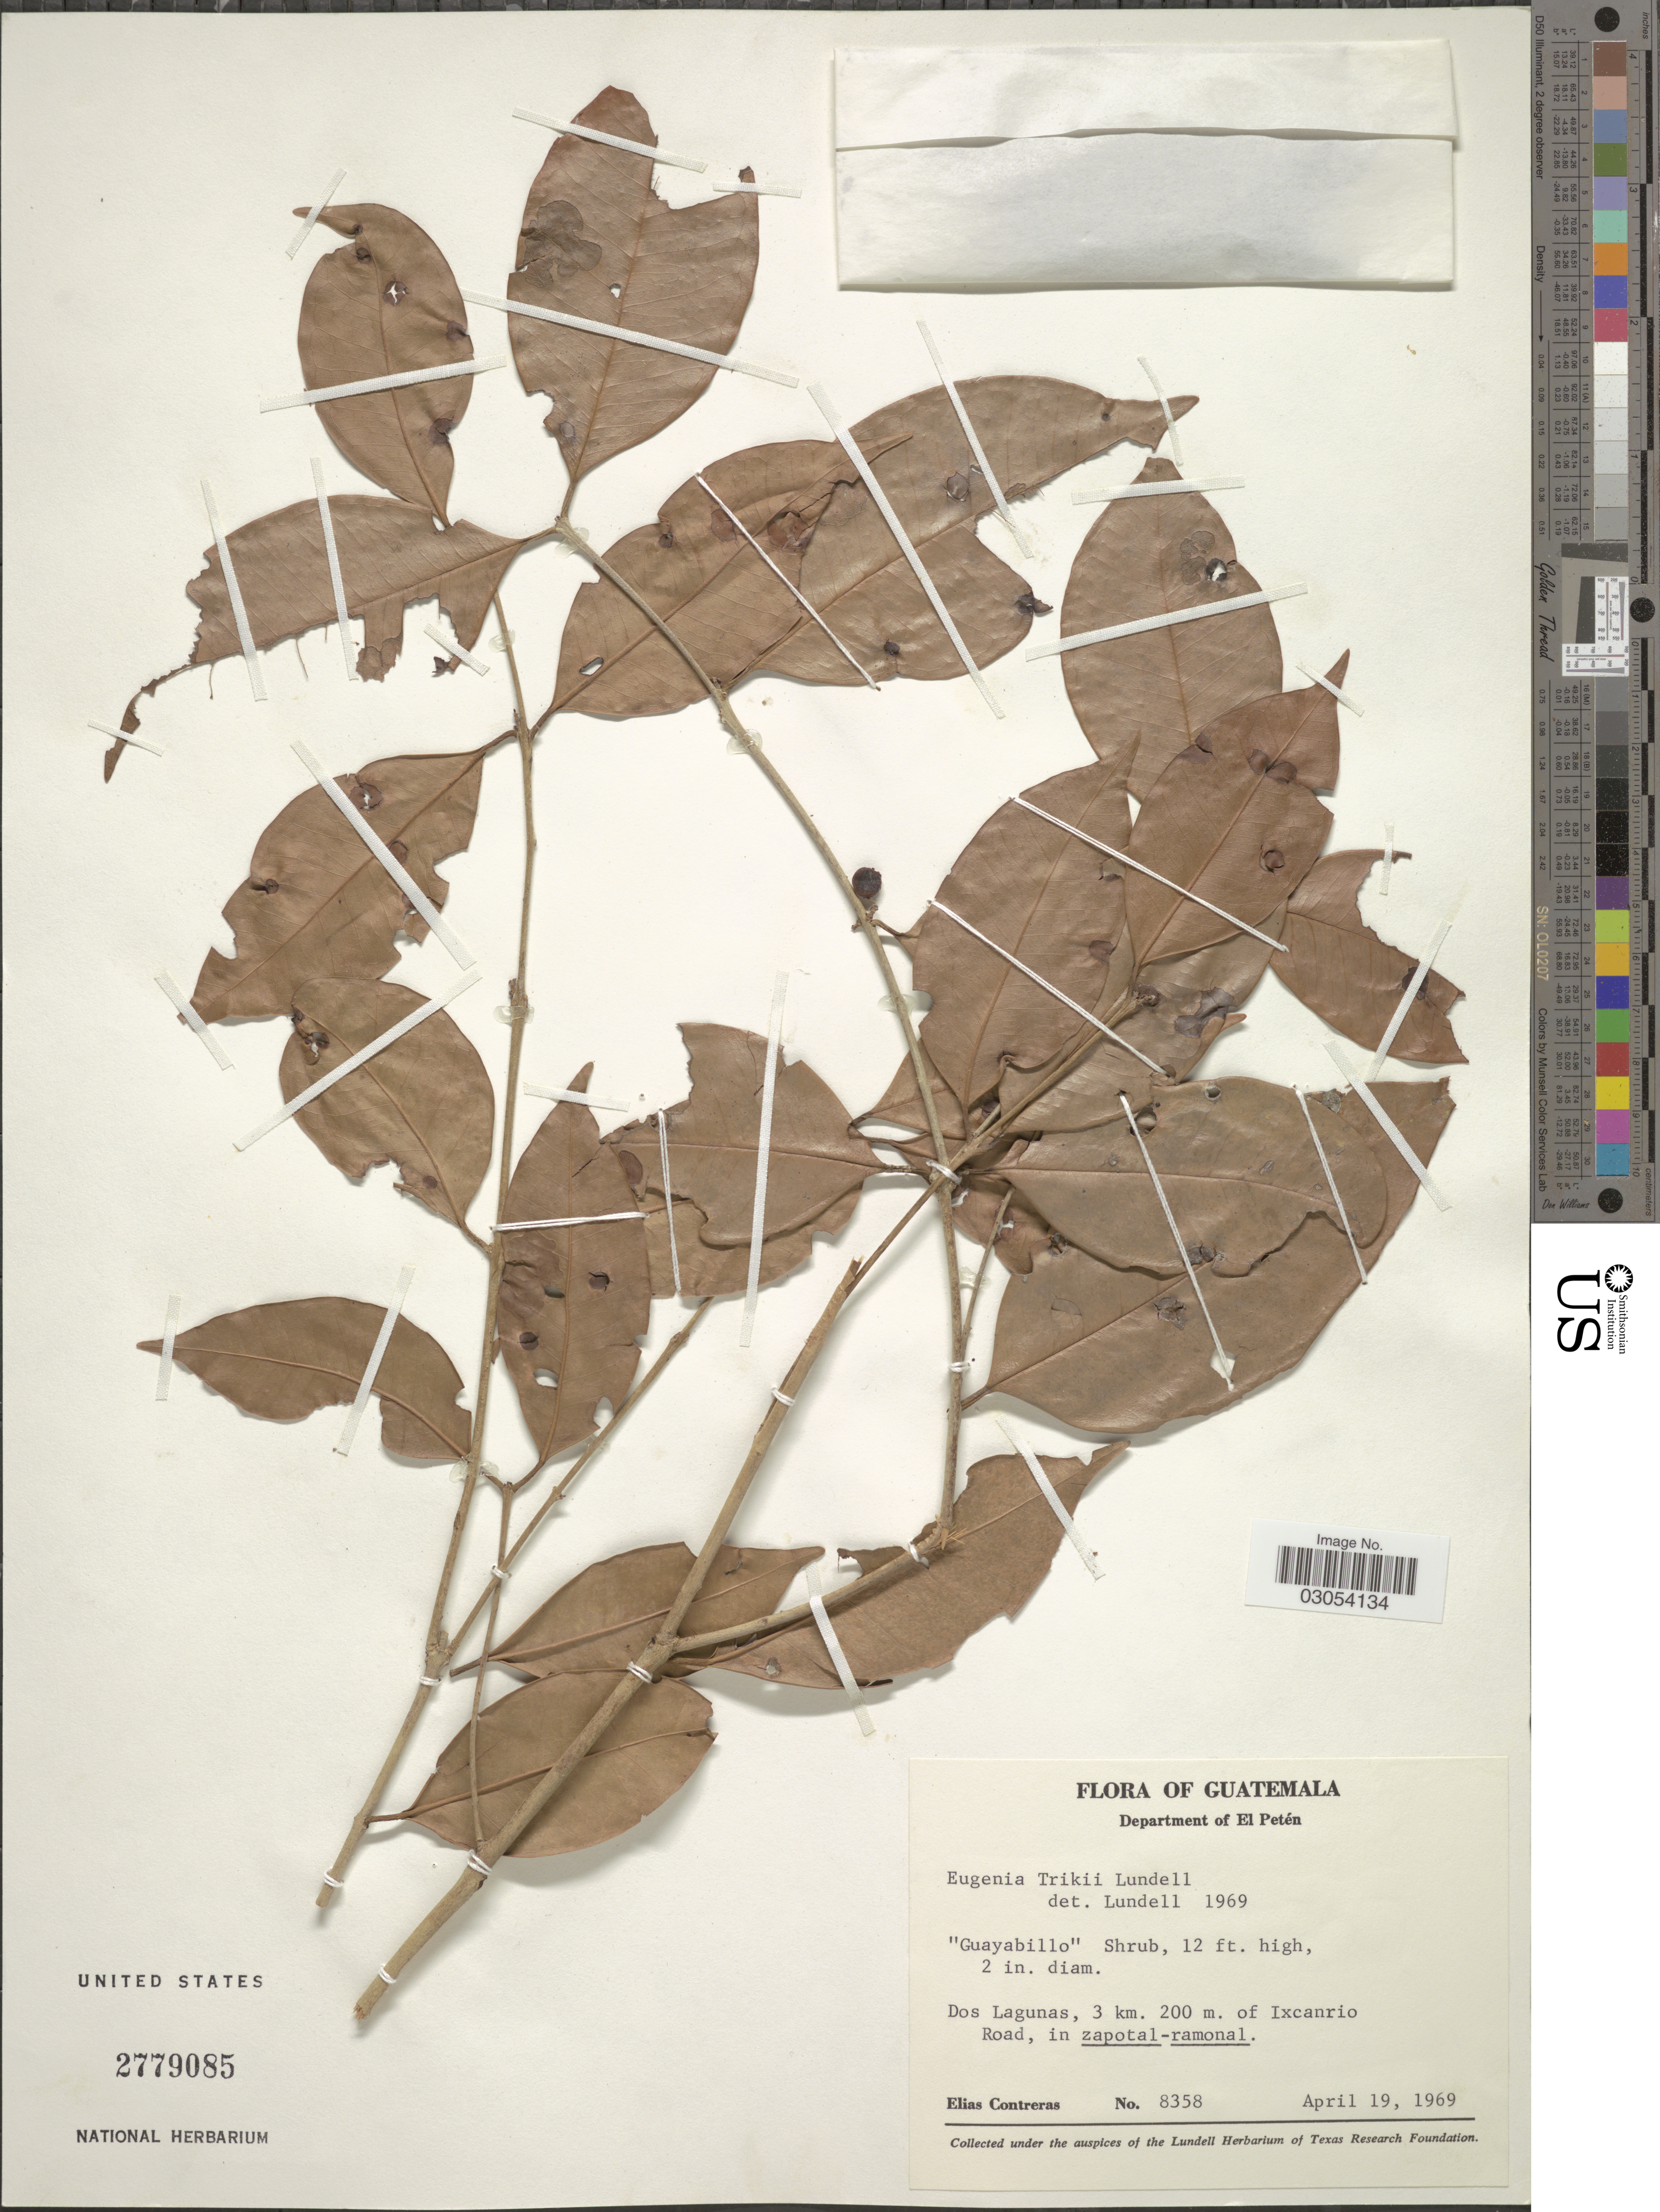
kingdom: Plantae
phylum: Tracheophyta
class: Magnoliopsida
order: Myrtales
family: Myrtaceae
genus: Eugenia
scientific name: Eugenia trikii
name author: Lundell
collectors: E. Contreras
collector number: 8358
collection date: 1969-04-19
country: Guatemala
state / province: El Petén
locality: Department of El Petén. Dos Lagunas, 3 km. 200 m. of Ixcanrio Road, in zapotal-ramonal.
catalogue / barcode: US 2779085